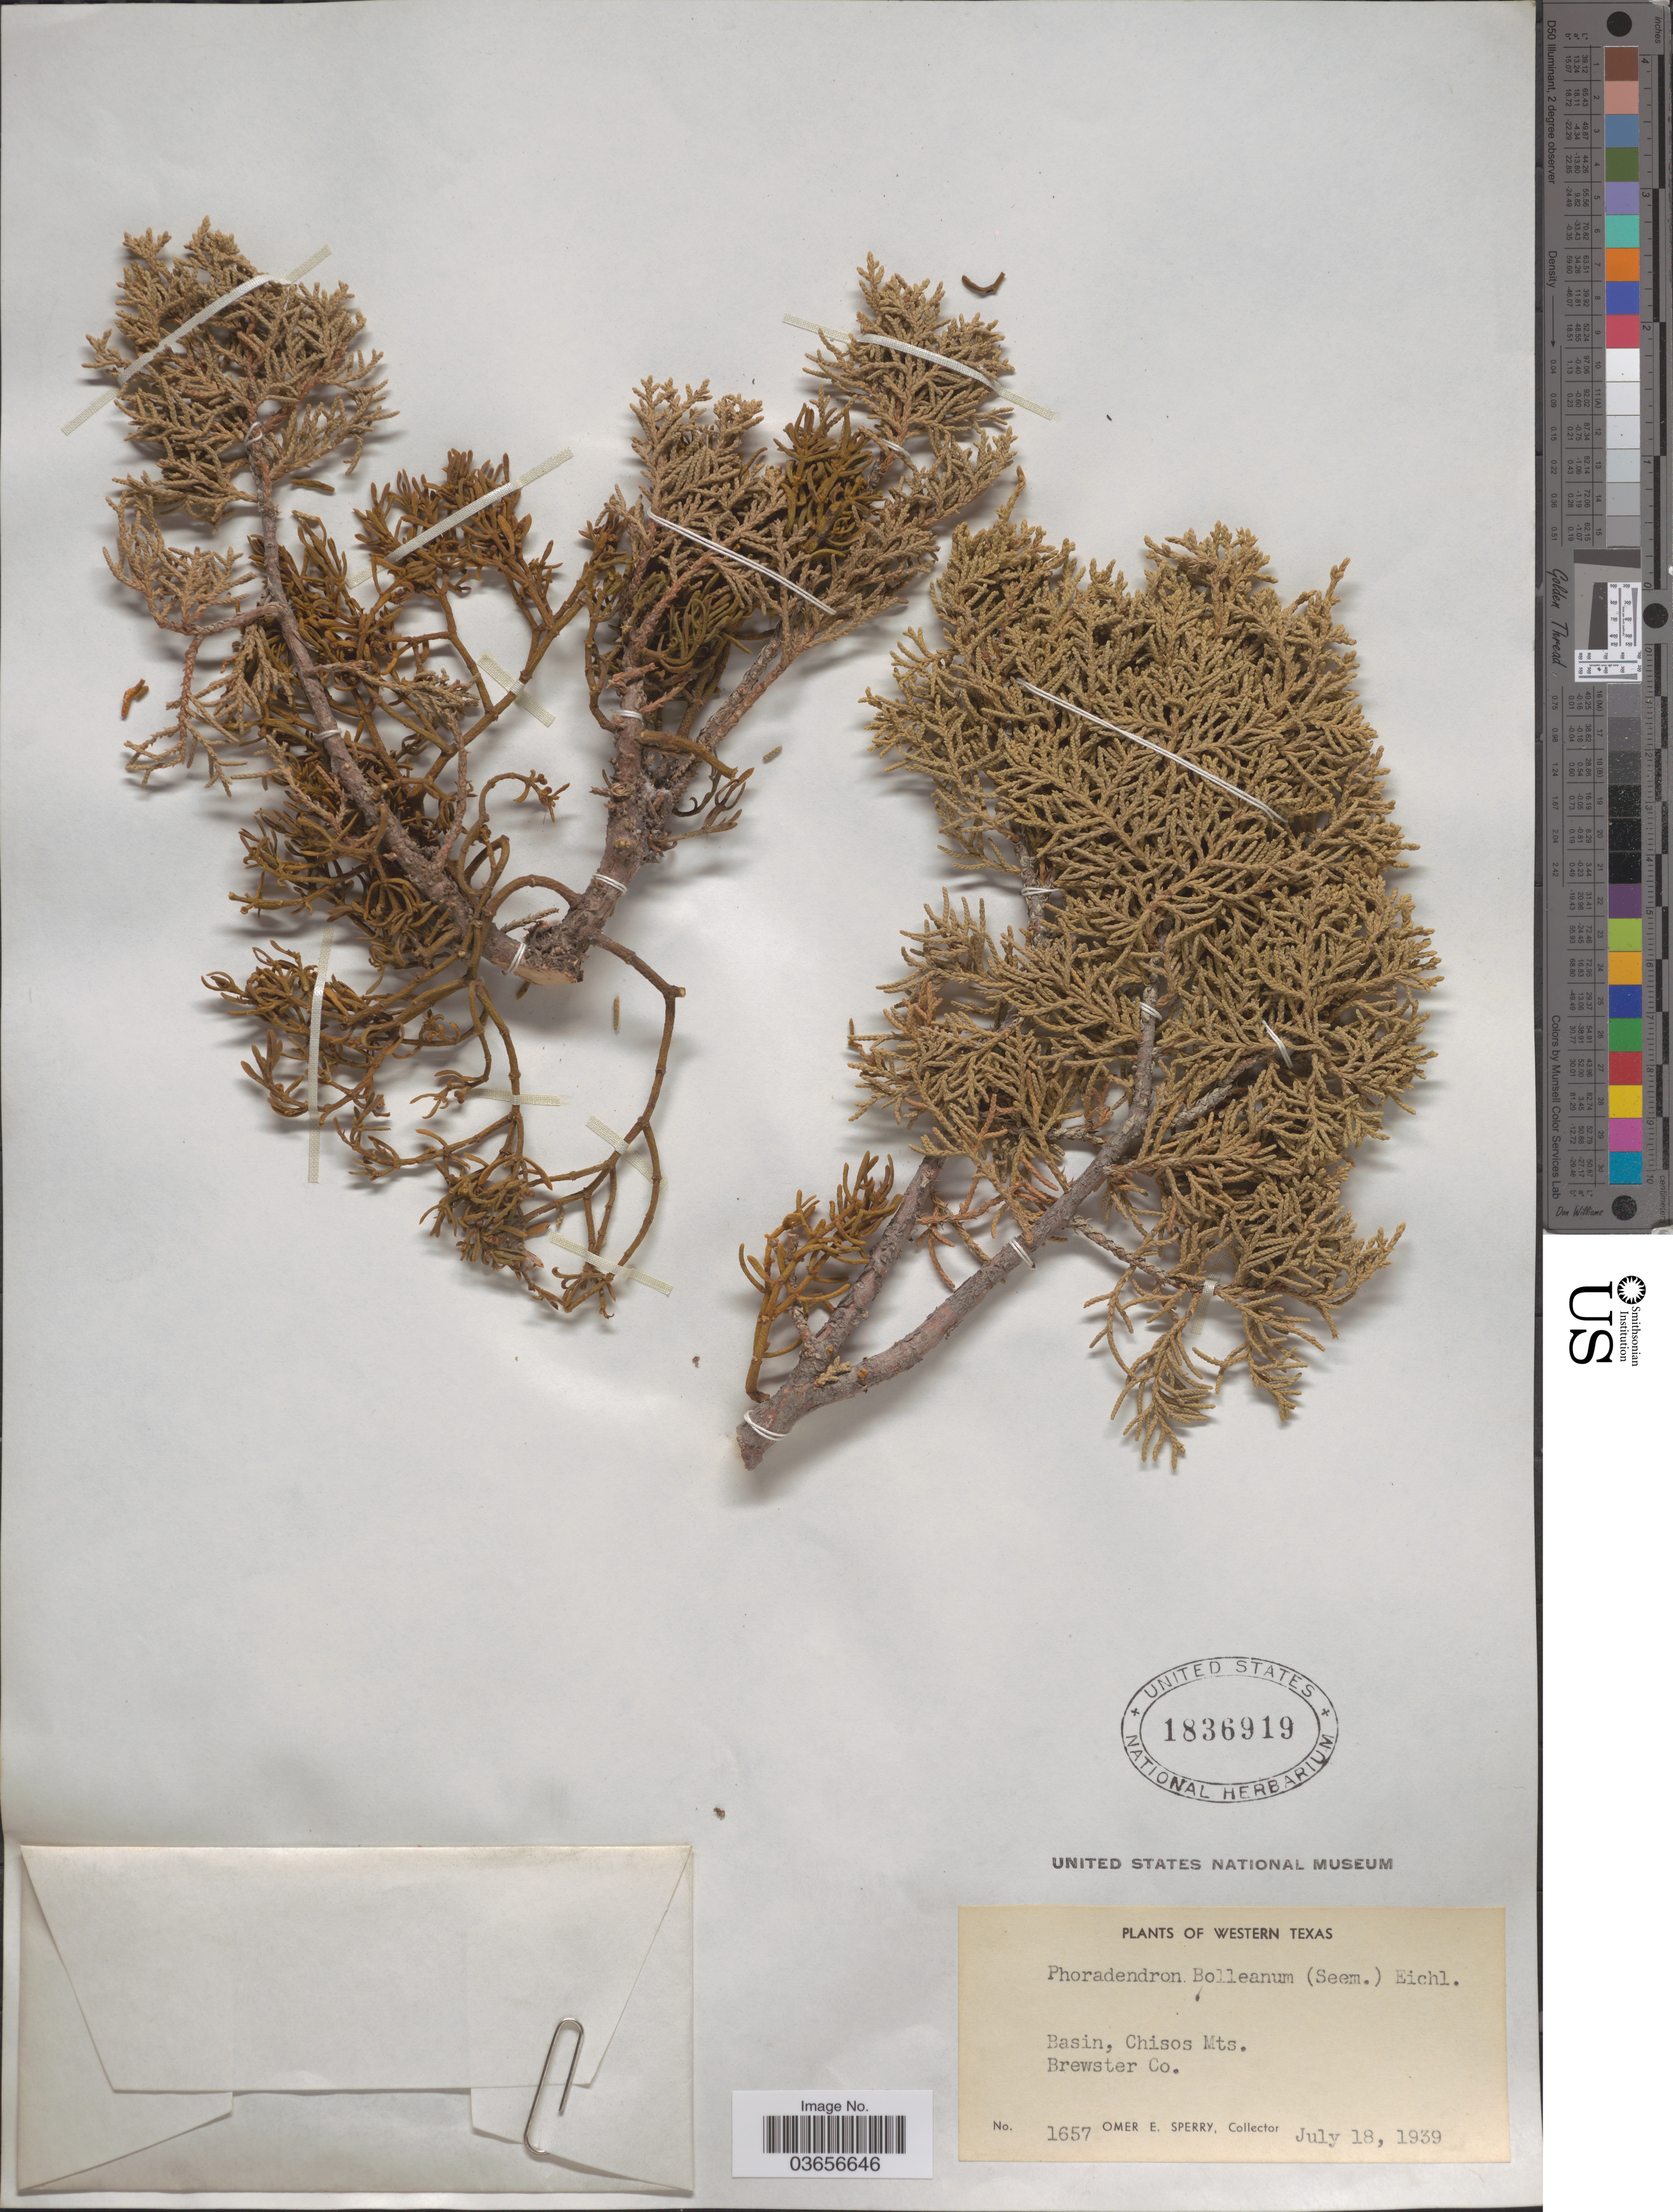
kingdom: Plantae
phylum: Tracheophyta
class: Magnoliopsida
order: Santalales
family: Viscaceae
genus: Phoradendron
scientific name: Phoradendron bolleanum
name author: (Seem.) Eichler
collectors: O. E. Sperry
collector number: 1657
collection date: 1939-07-18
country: United States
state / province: Texas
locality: Western Texas, Basin, Chisos Mts. Brewster Co.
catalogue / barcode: US 1836919